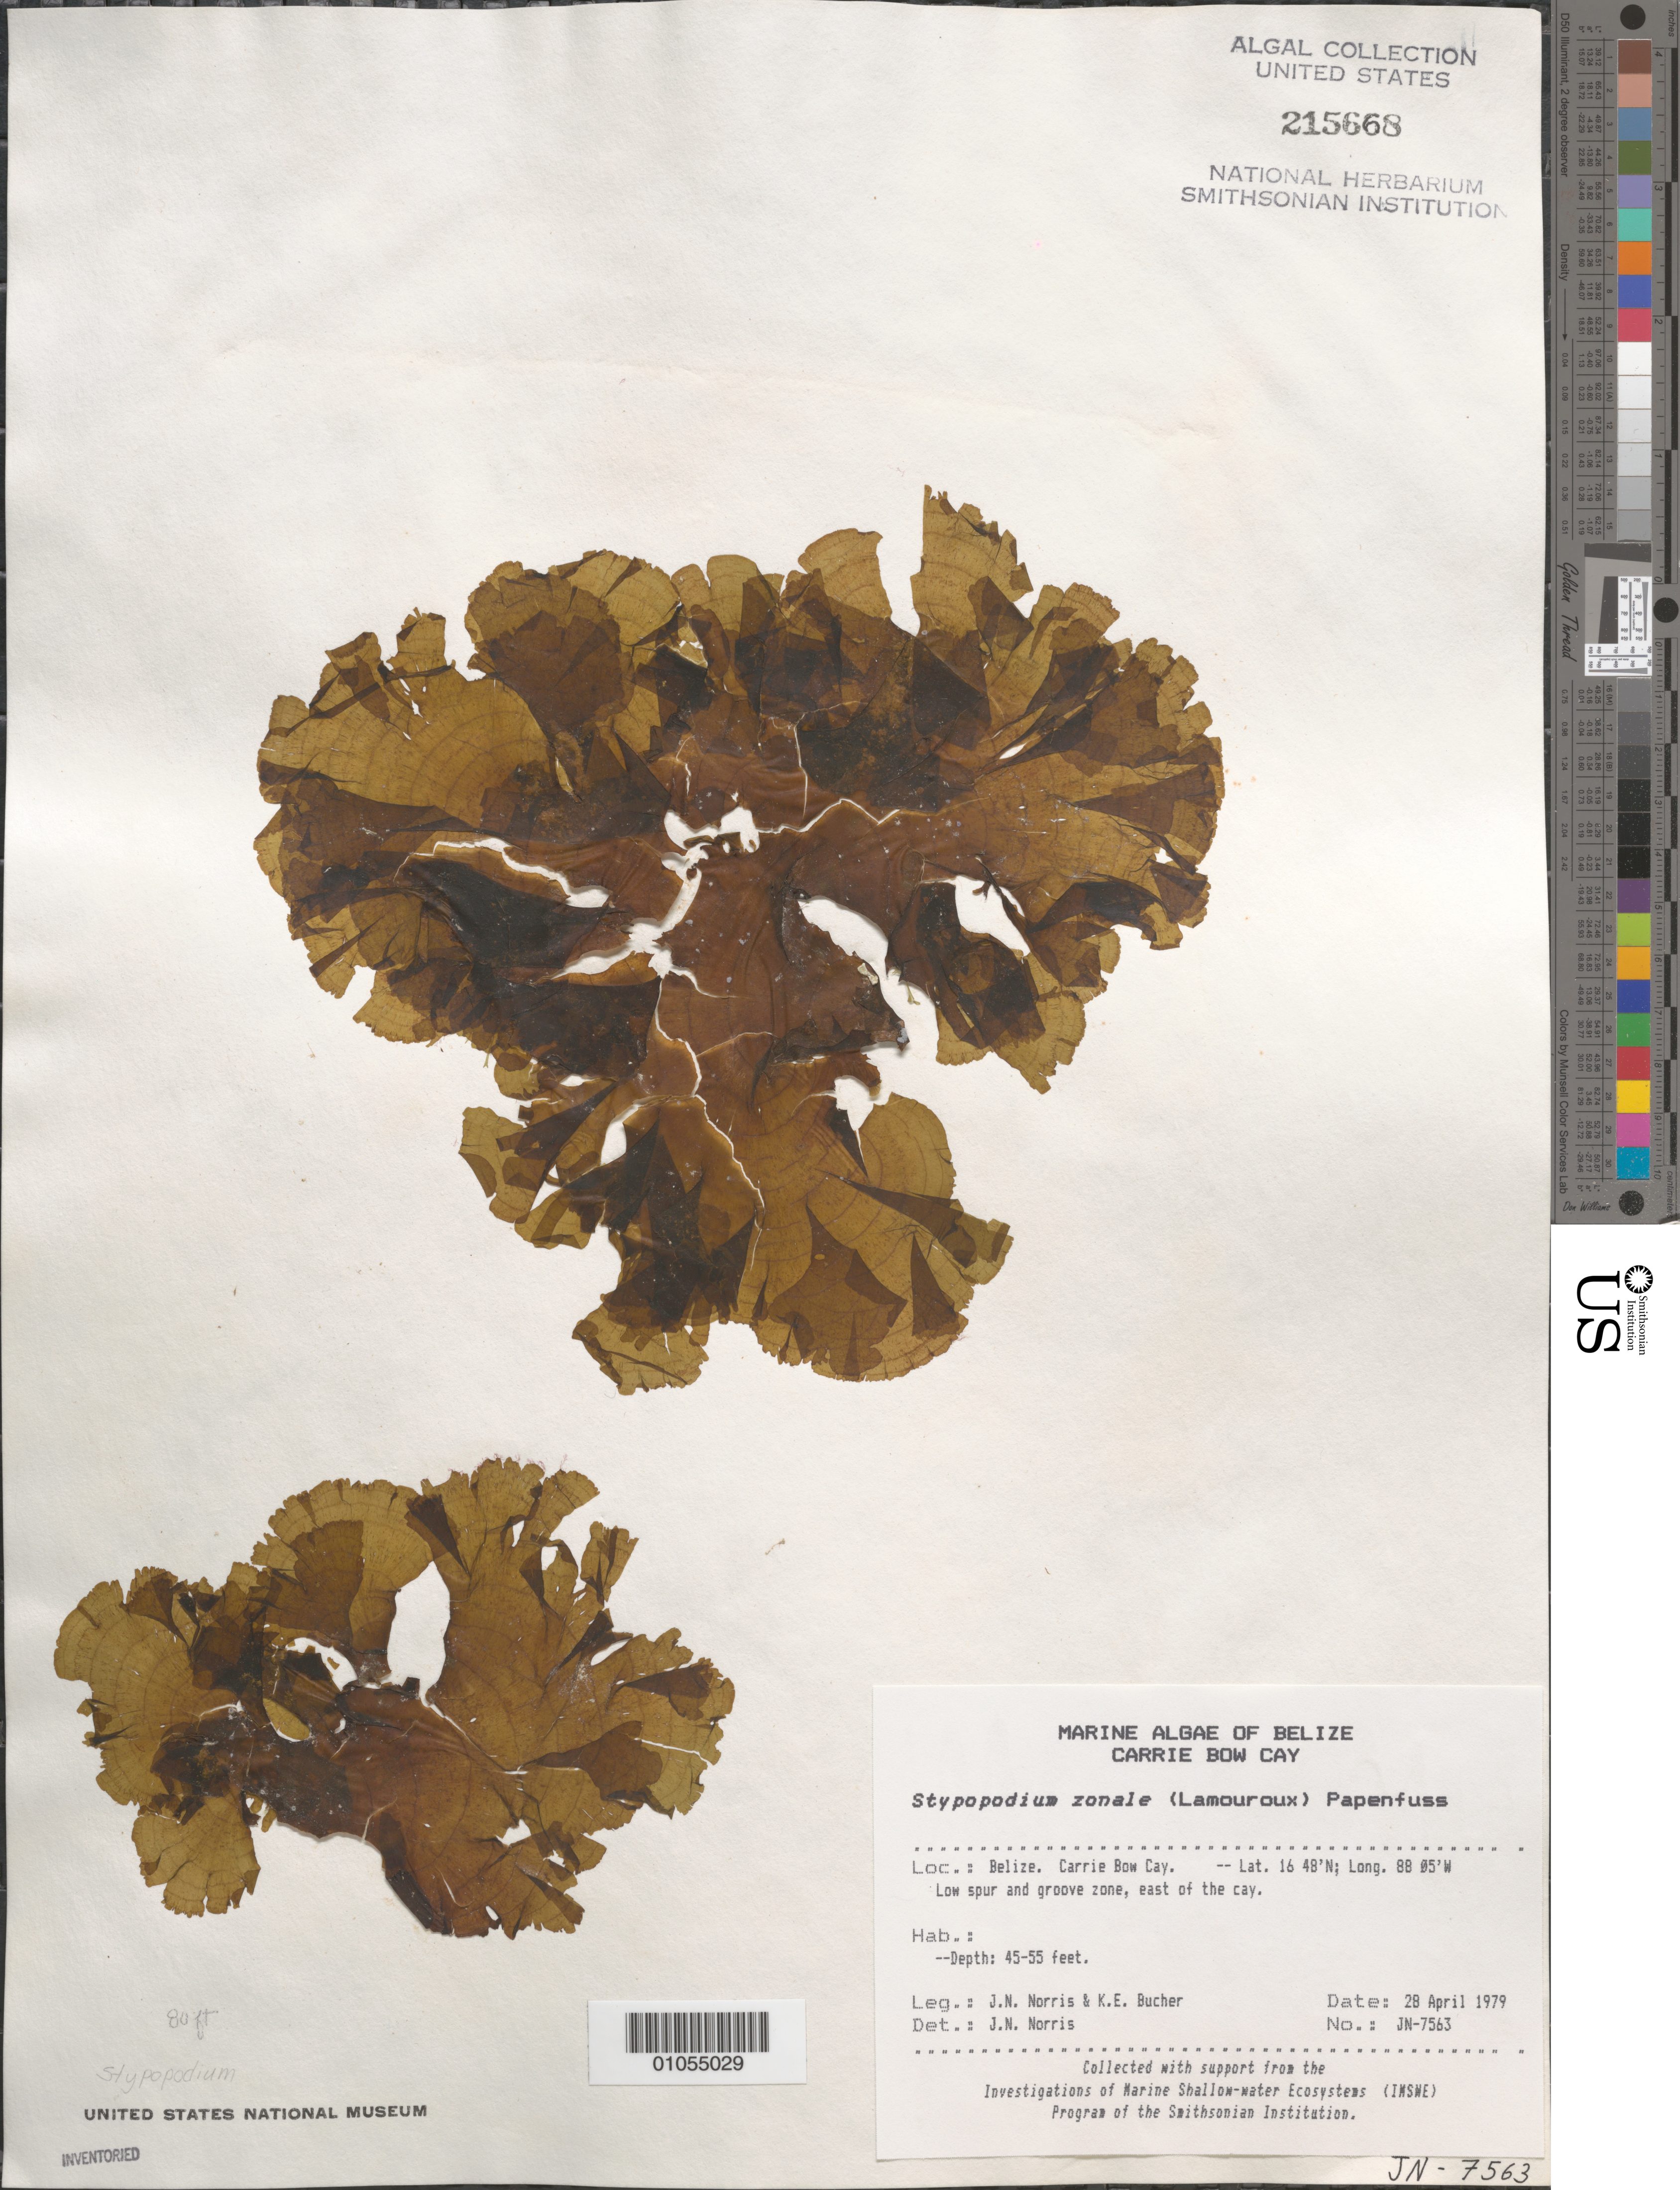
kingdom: Chromista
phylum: Ochrophyta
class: Phaeophyceae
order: Dictyotales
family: Dictyotaceae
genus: Stypopodium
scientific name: Stypopodium zonale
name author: (J.V.Lamouroux) Papenf.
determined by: Norris, James N.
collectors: J. N. Norris & K. E. Bucher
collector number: JN-7563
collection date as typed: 28 Apr 1979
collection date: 1979-04-28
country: Belize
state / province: Stann Creek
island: Carrie Bow Cay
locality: East of Carrie Bow Cay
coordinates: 16 48'N, 88 05'W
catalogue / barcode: US 215668